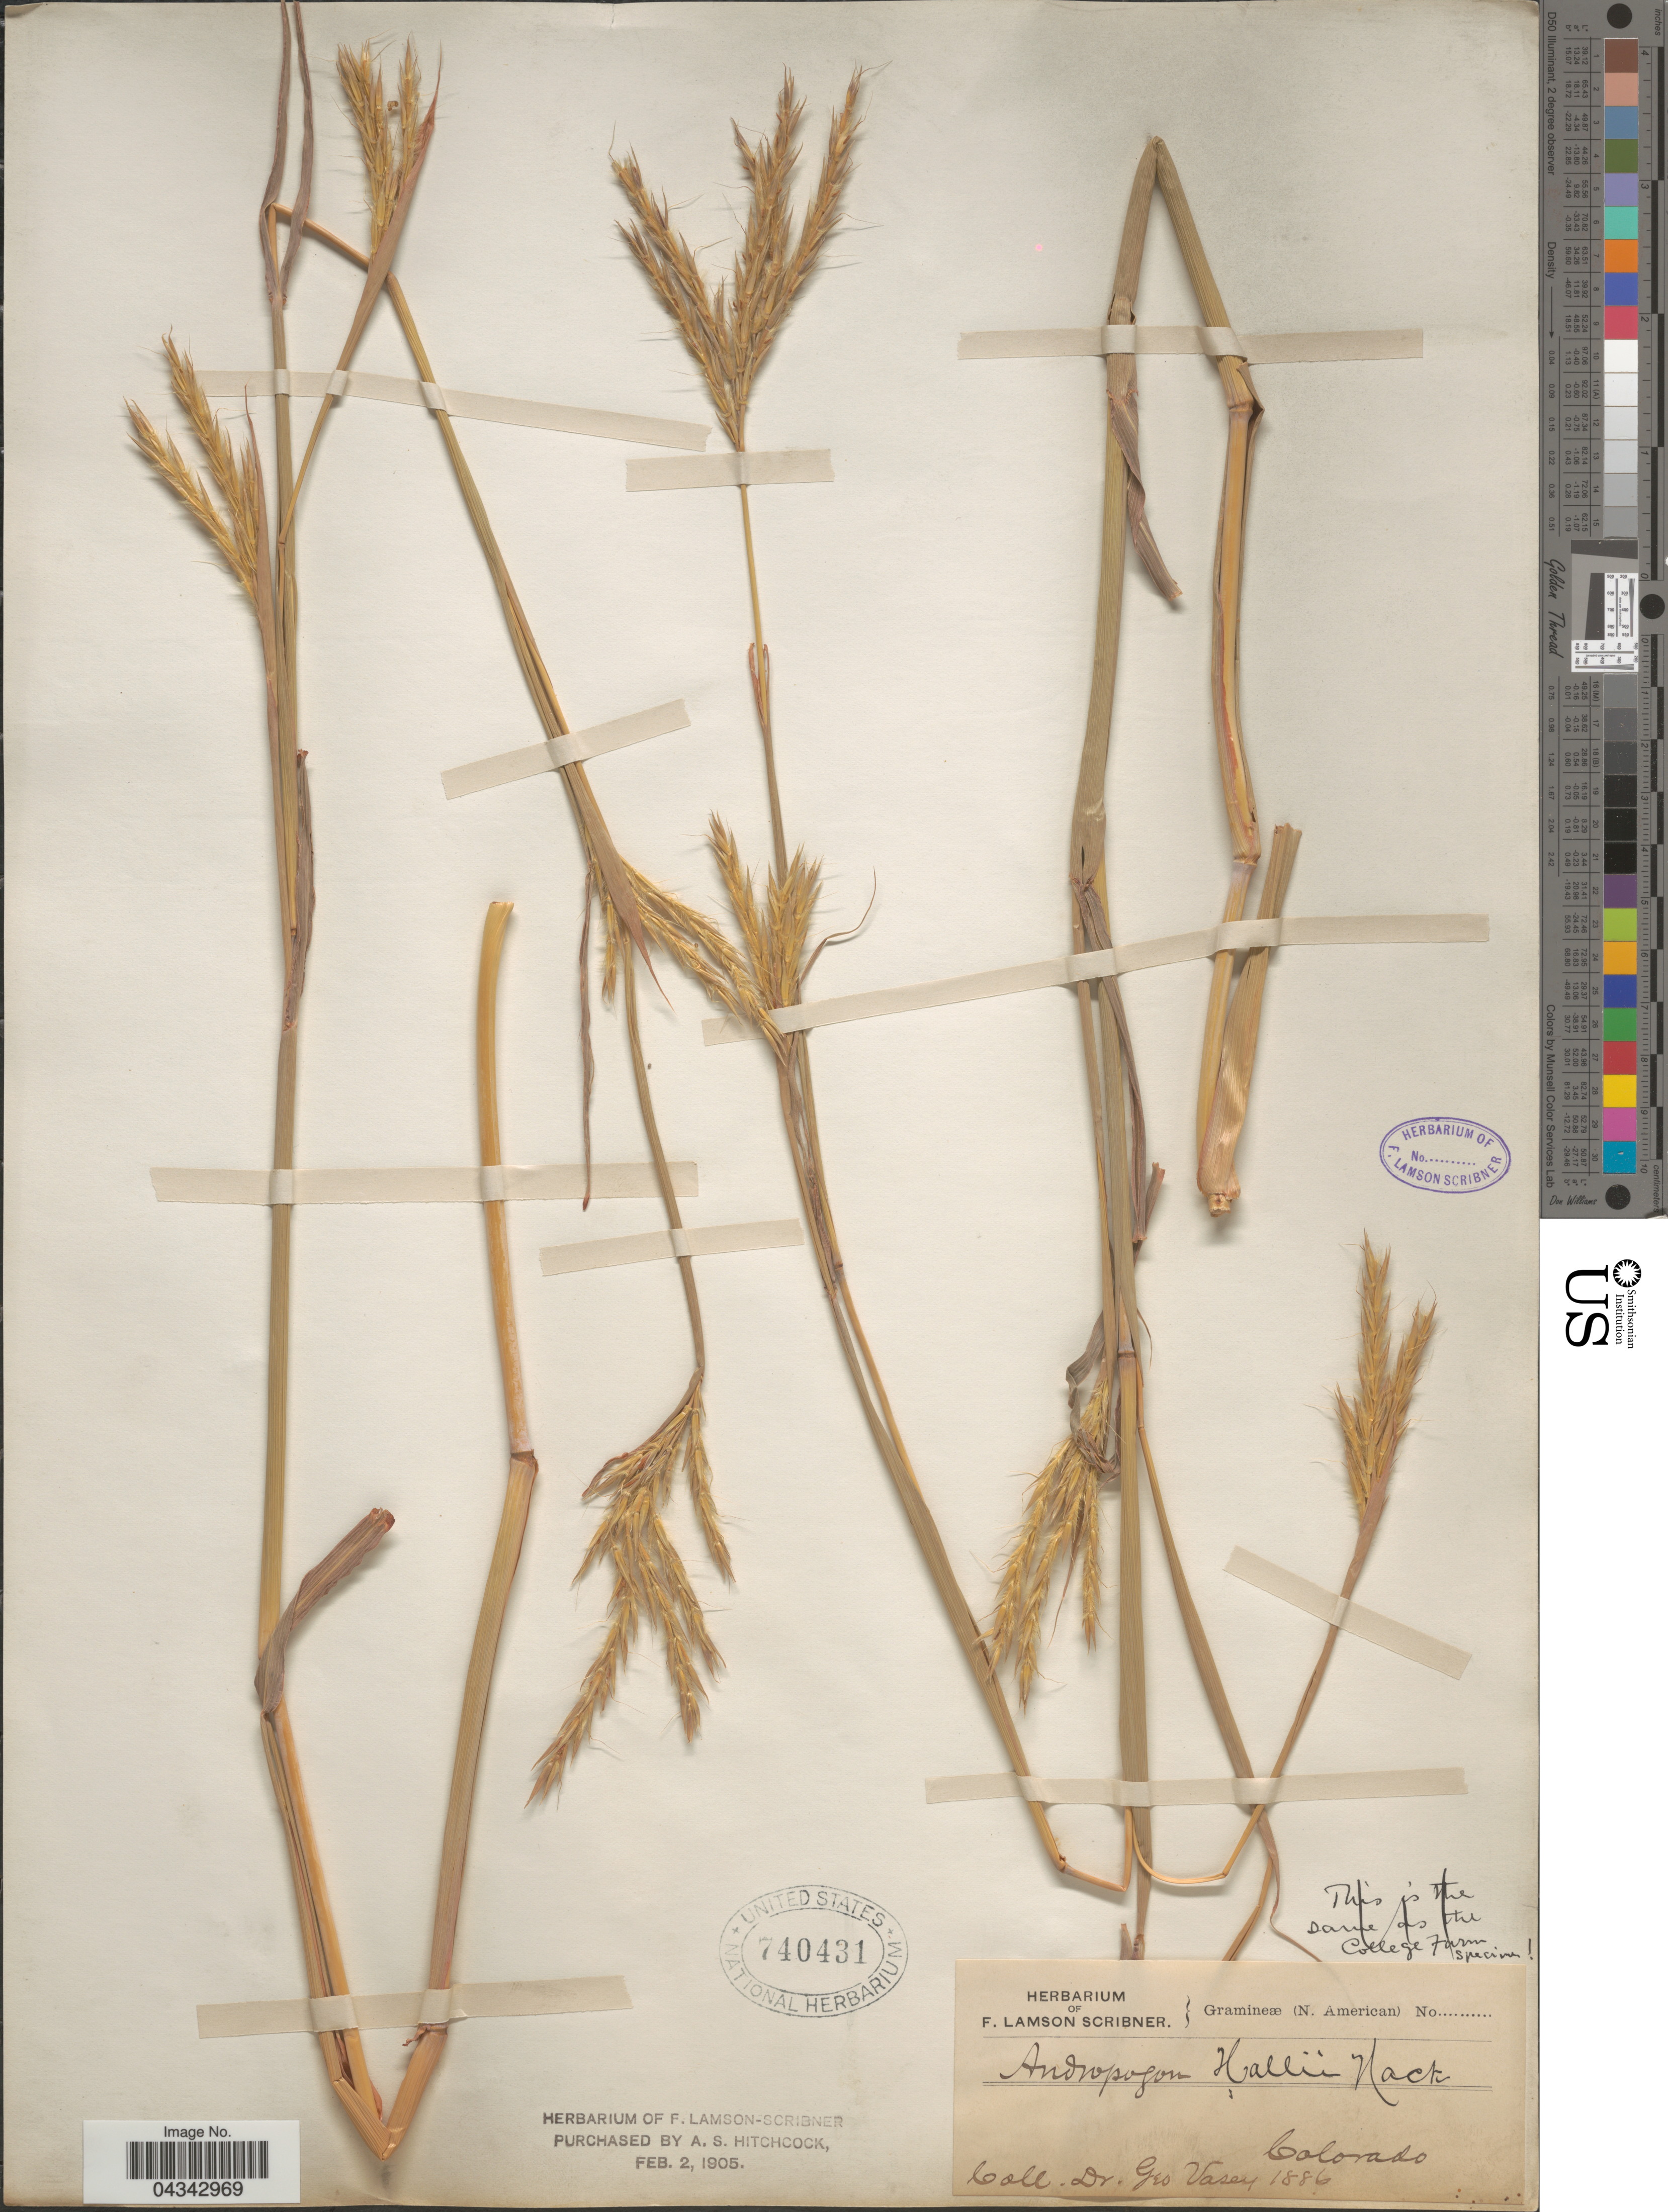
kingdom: Plantae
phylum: Tracheophyta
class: Liliopsida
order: Poales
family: Poaceae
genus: Andropogon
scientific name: Andropogon gerardii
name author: Vitman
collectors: G. R. Vasey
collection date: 1886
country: United States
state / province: Colorado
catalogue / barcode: US 740431